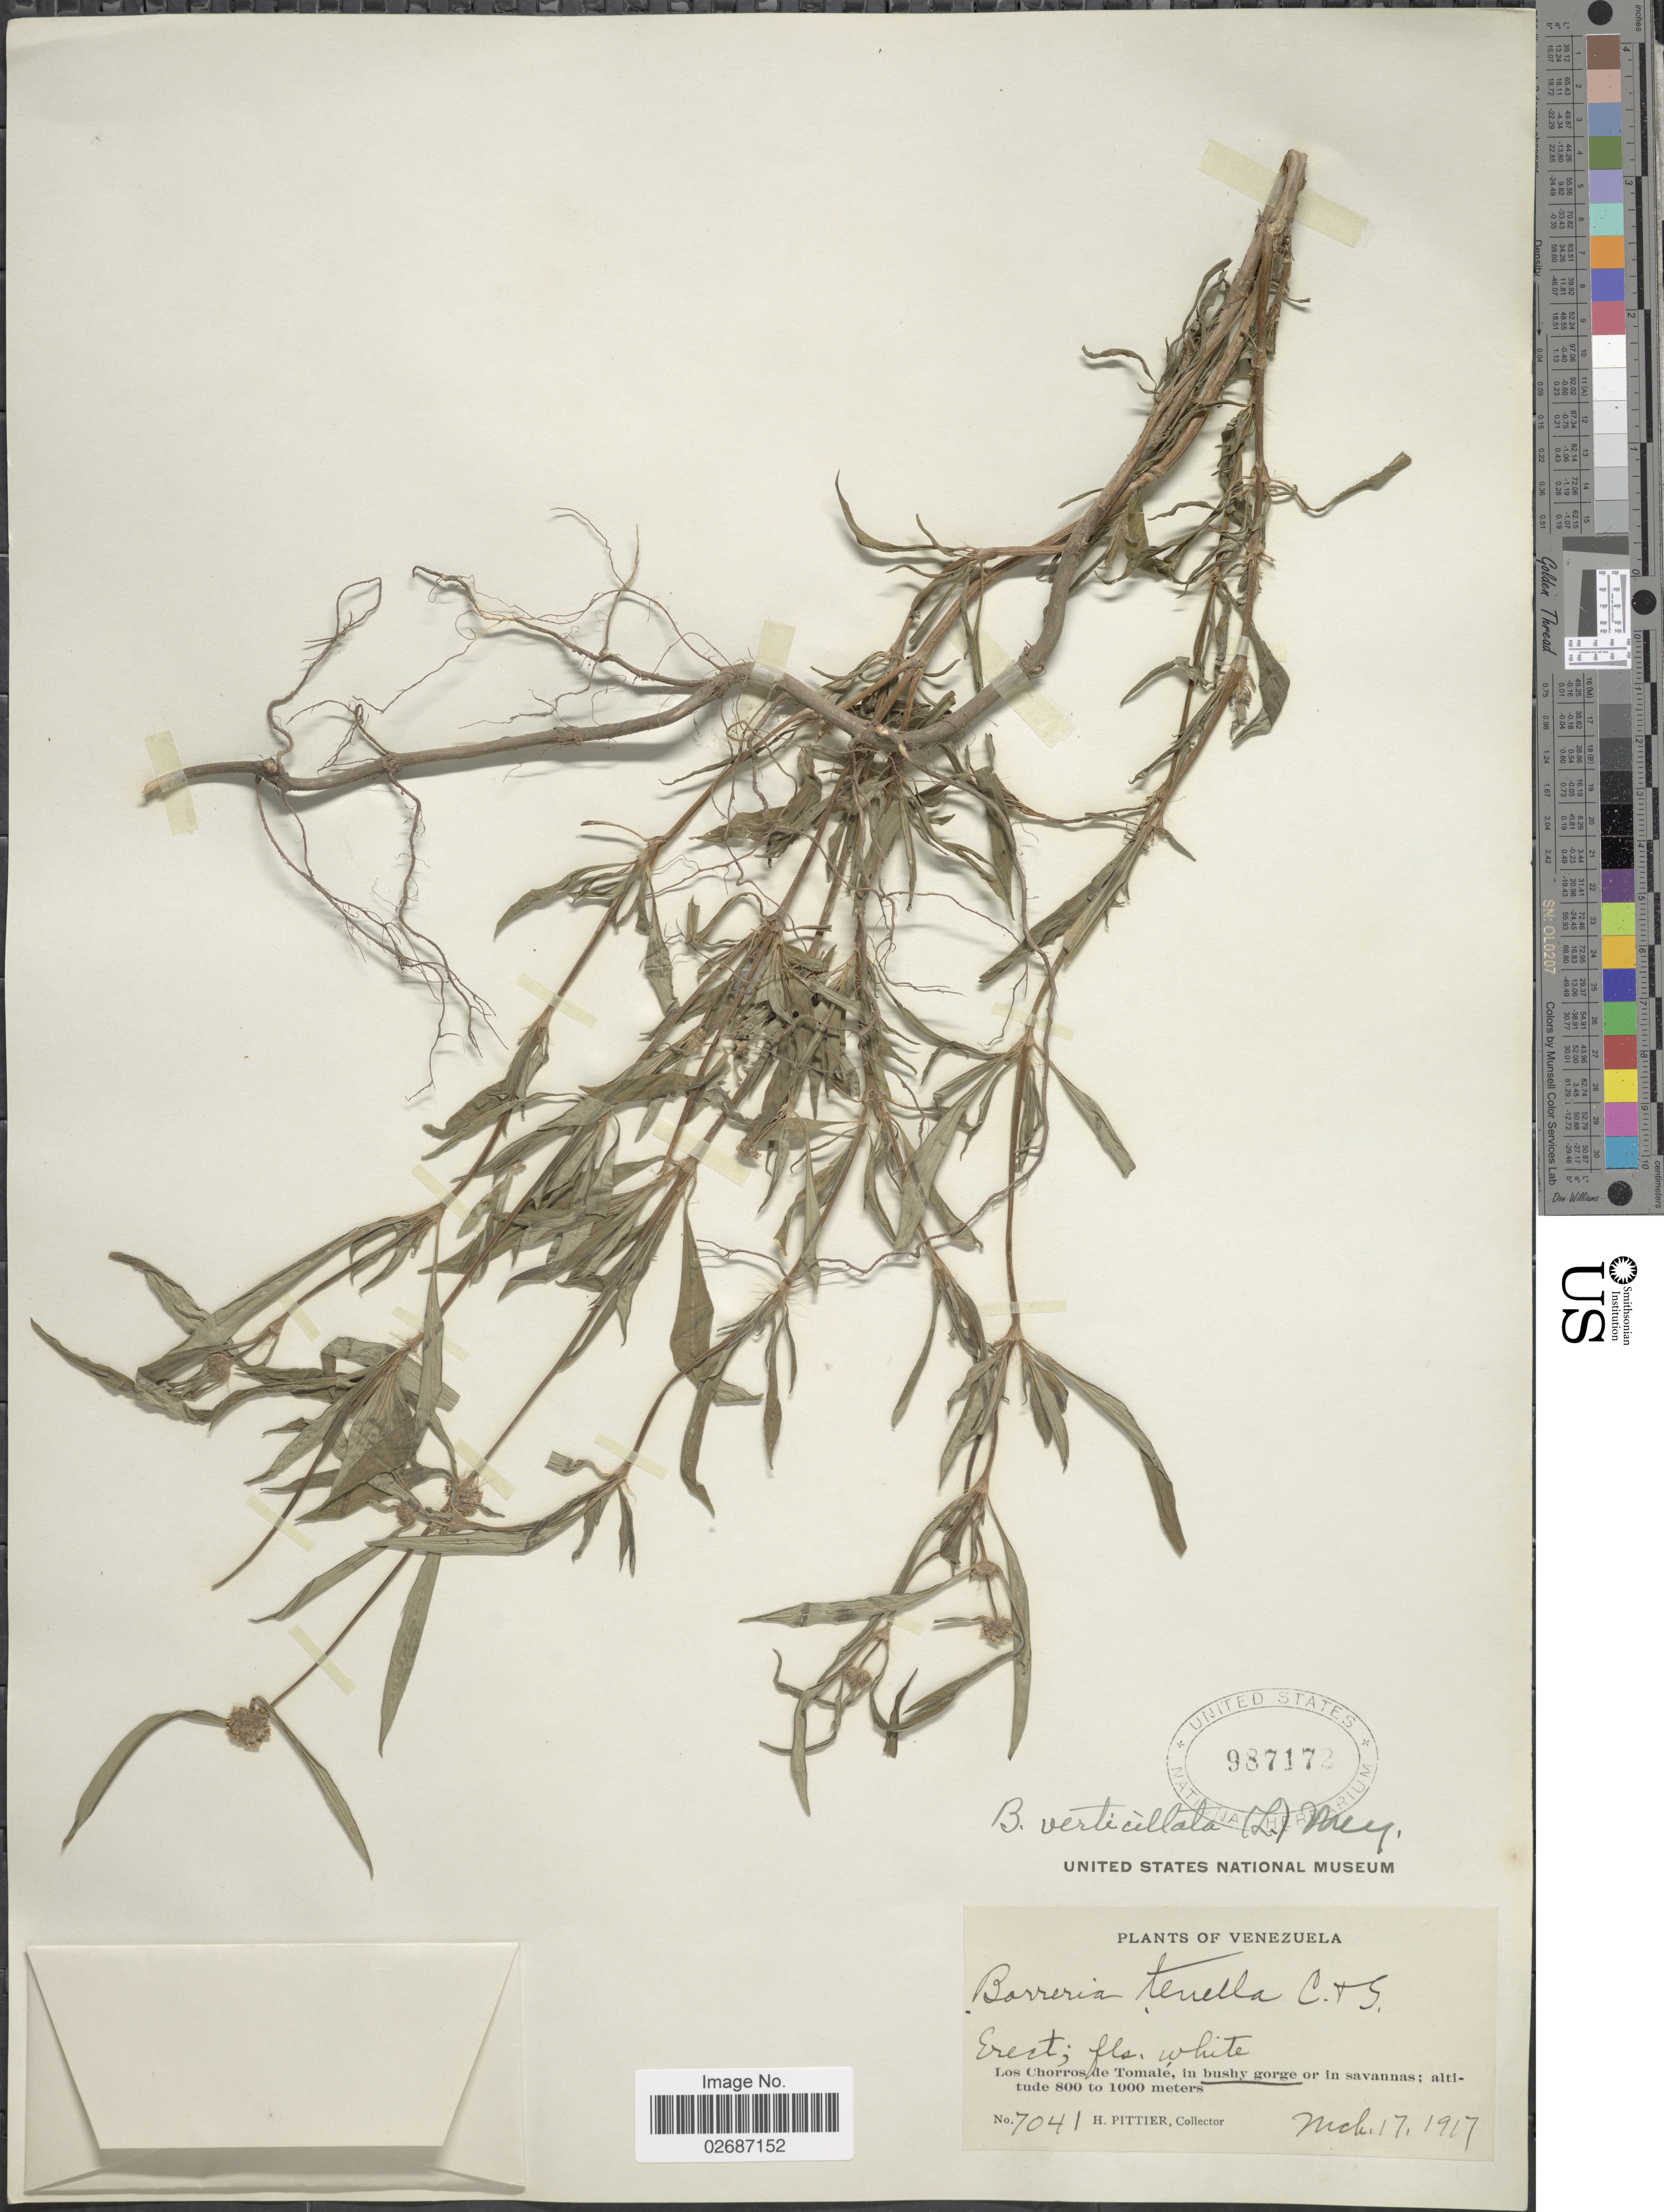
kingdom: Plantae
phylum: Tracheophyta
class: Magnoliopsida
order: Gentianales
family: Rubiaceae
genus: Borreria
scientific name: Borreria verticillata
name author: (L.) G. Mey.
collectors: H. F. Pittier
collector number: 7041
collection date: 1917-03-17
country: Venezuela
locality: Los Chorros de Tomale, in bushy gorge or in savannas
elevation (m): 800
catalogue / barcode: US 987172